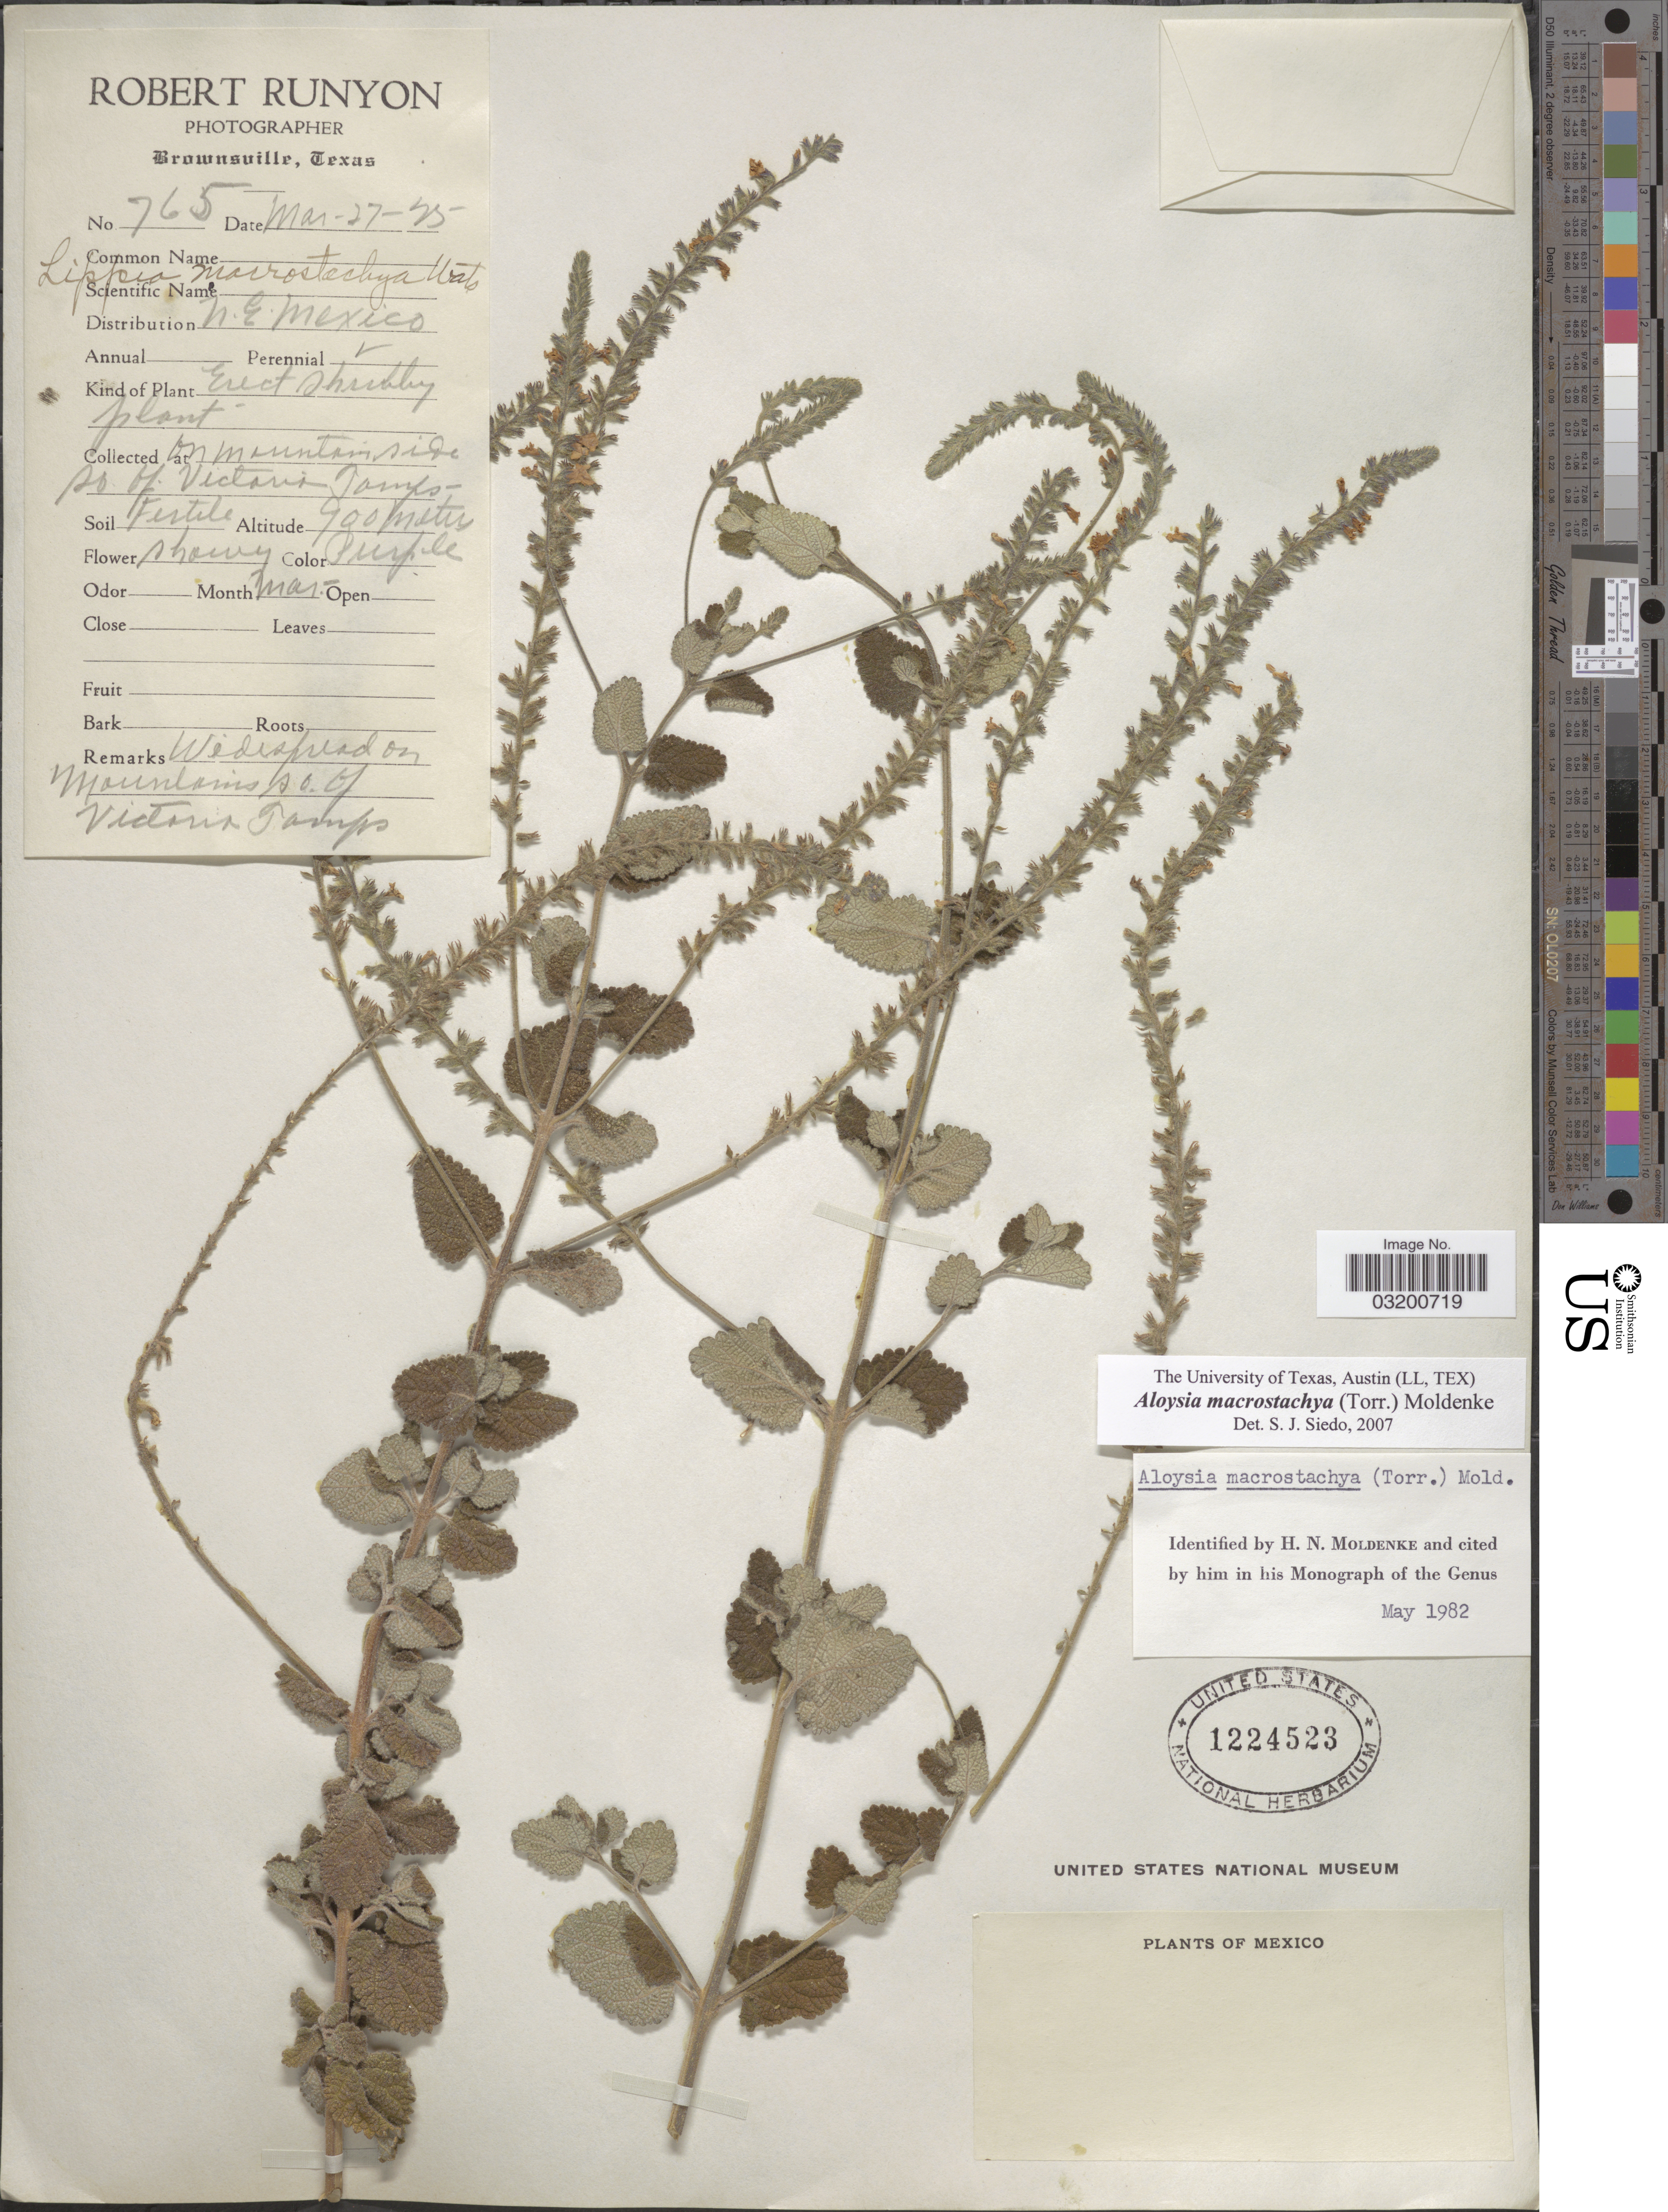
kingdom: Plantae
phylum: Tracheophyta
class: Magnoliopsida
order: Lamiales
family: Verbenaceae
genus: Aloysia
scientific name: Aloysia macrostachya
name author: (Torr.) Moldenke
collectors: R. Runyon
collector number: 765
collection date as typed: Transcribed d/m/y: 27/3/25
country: Mexico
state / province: Tamaulipas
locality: On mountain side so. of Victoria.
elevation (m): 900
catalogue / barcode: US 1224523